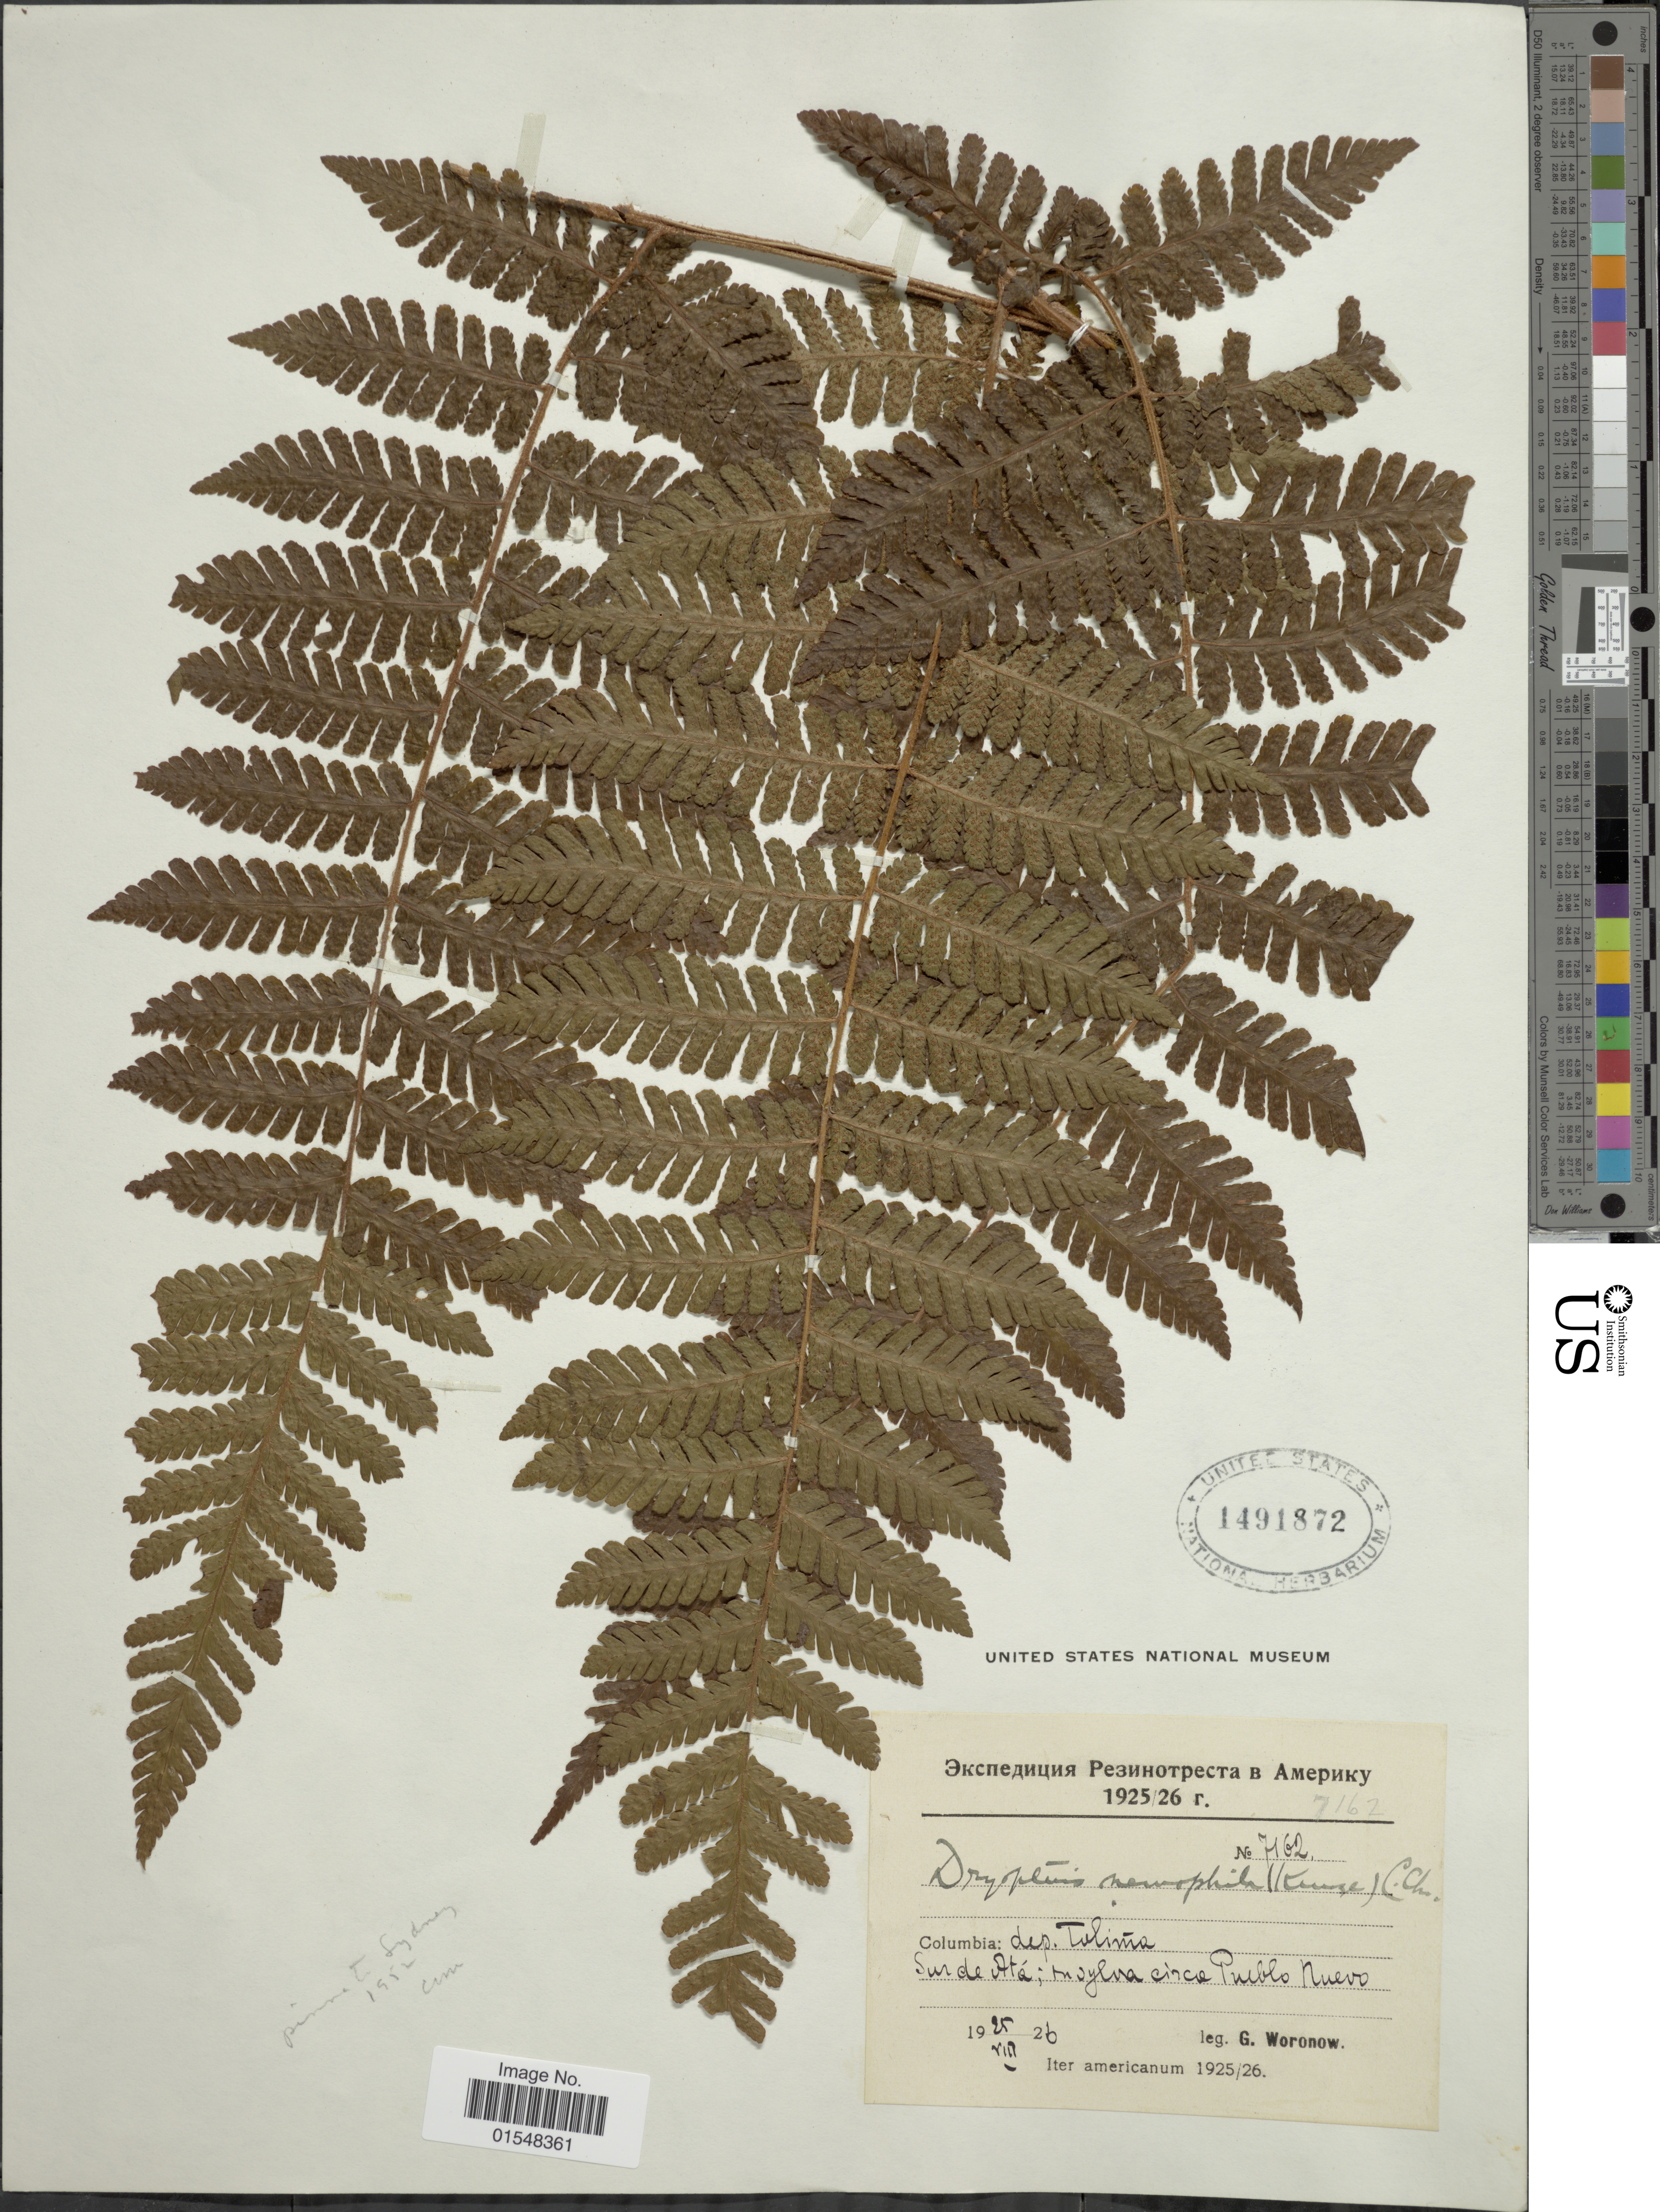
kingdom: Plantae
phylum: Tracheophyta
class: Polypodiopsida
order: Polypodiales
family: Dryopteridaceae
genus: Ctenitis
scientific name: Ctenitis sloanei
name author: (Poepp. ex Spreng.) C.V. Morton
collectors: G. Woronow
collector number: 7162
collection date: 1925-08/1926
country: Colombia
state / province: Tolima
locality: Sur de Atá; in sylba circe Pueblo Nuevo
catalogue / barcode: US 1491872